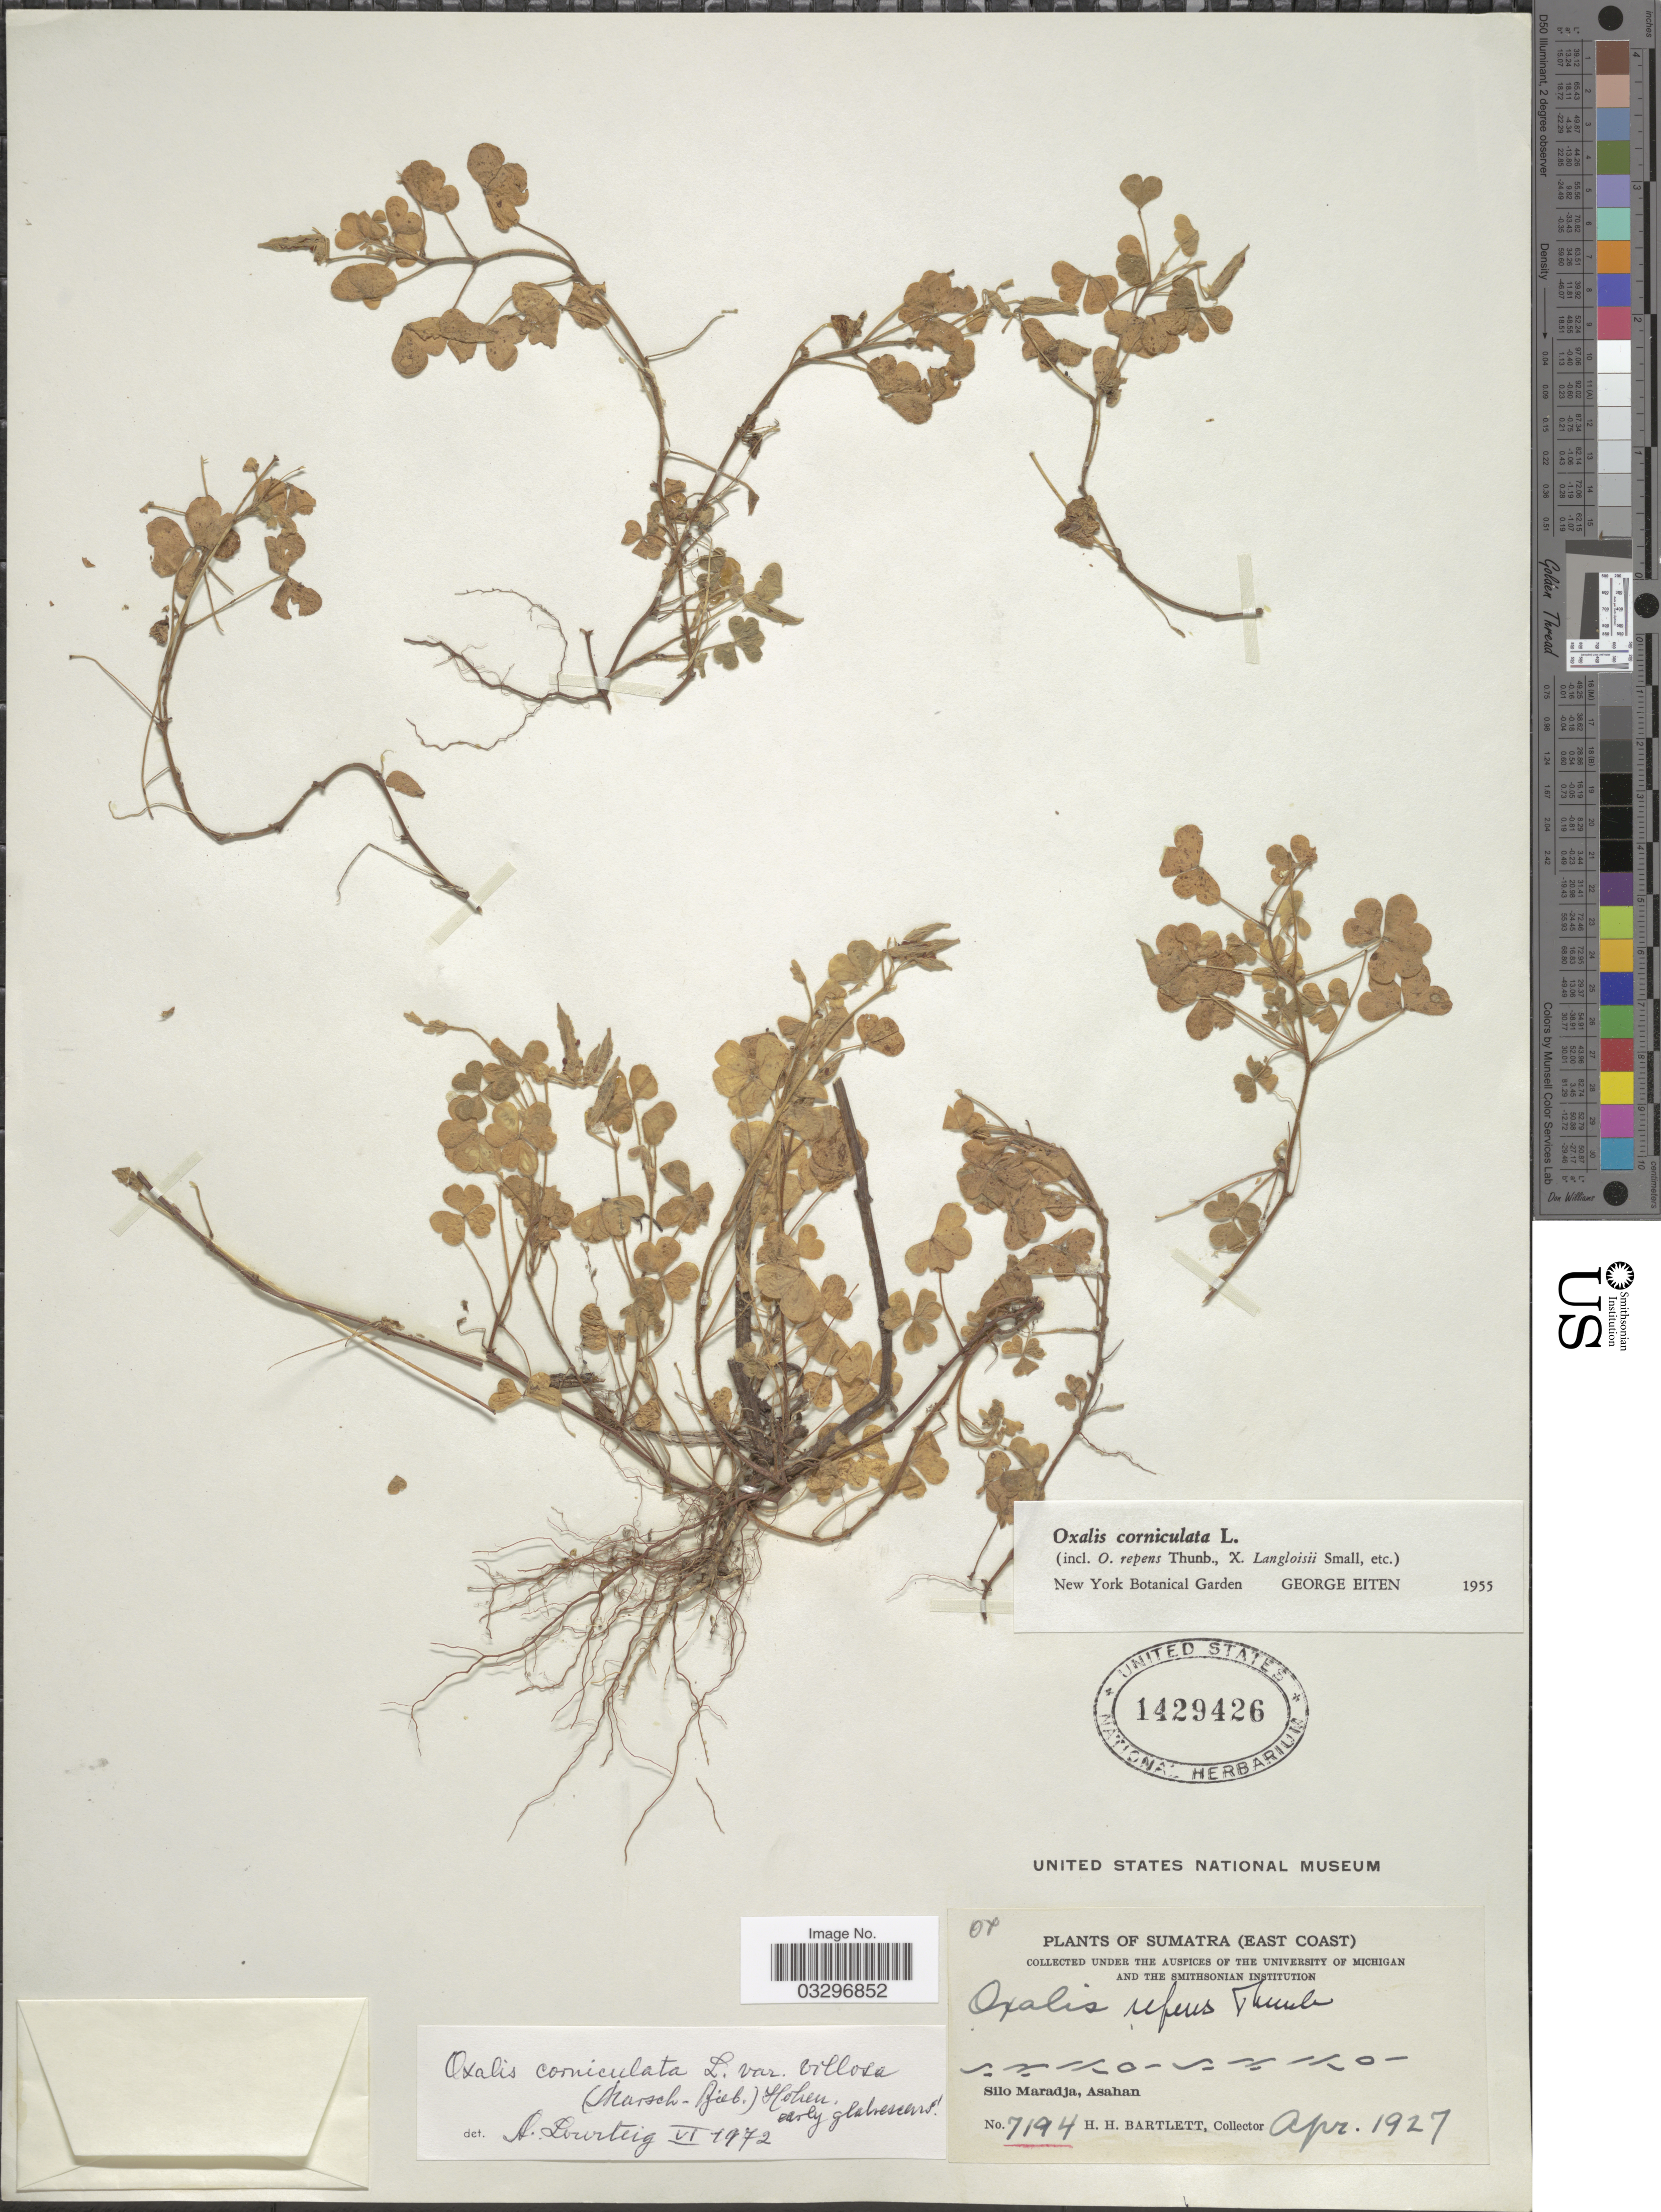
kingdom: Plantae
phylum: Tracheophyta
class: Magnoliopsida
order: Oxalidales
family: Oxalidaceae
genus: Oxalis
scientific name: Oxalis corniculata var. villosa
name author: (M. Bieb.) Hohen.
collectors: H. H. Bartlett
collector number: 7194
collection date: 1927-04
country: Indonesia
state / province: Sumatra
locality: (East Coast). Silo Maradja, Asahan.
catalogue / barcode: US 1429426